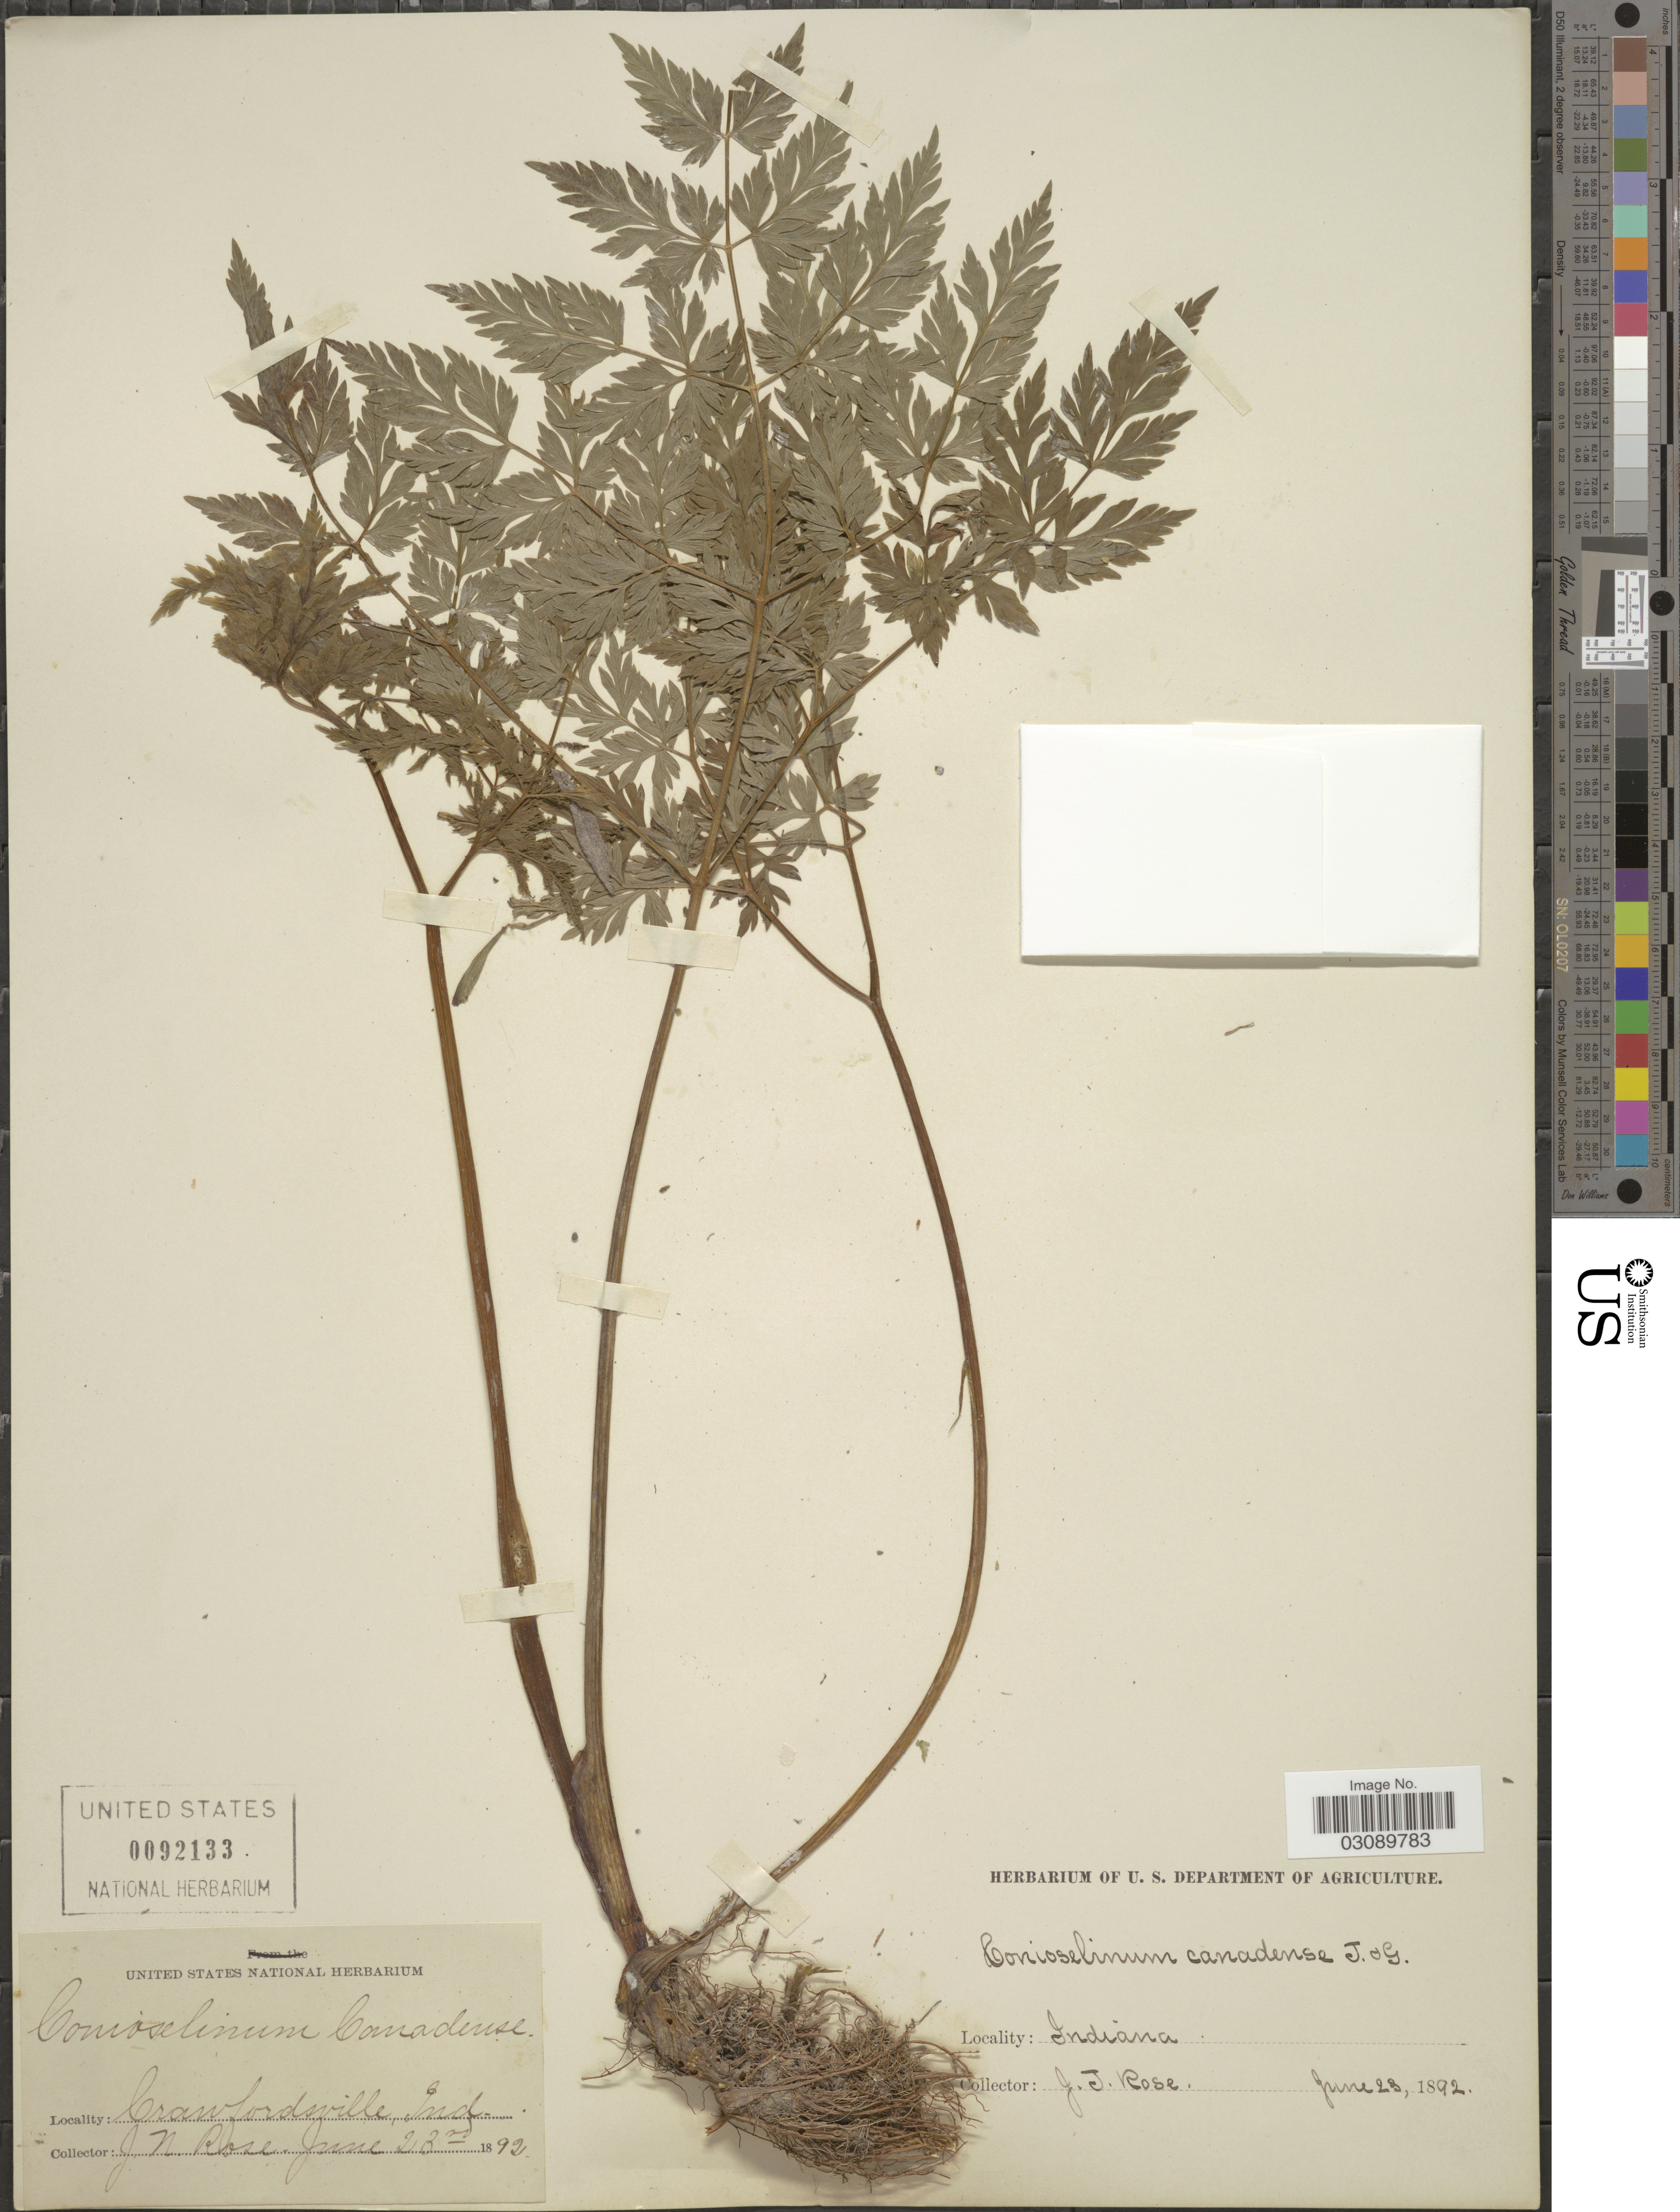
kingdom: Plantae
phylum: Tracheophyta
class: Magnoliopsida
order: Apiales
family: Apiaceae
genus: Conioselinum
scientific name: Conioselinum canadense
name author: Torr.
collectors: J. N. Rose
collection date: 1892-06-23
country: United States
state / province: Indiana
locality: Crawfordsville.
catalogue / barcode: US 92133